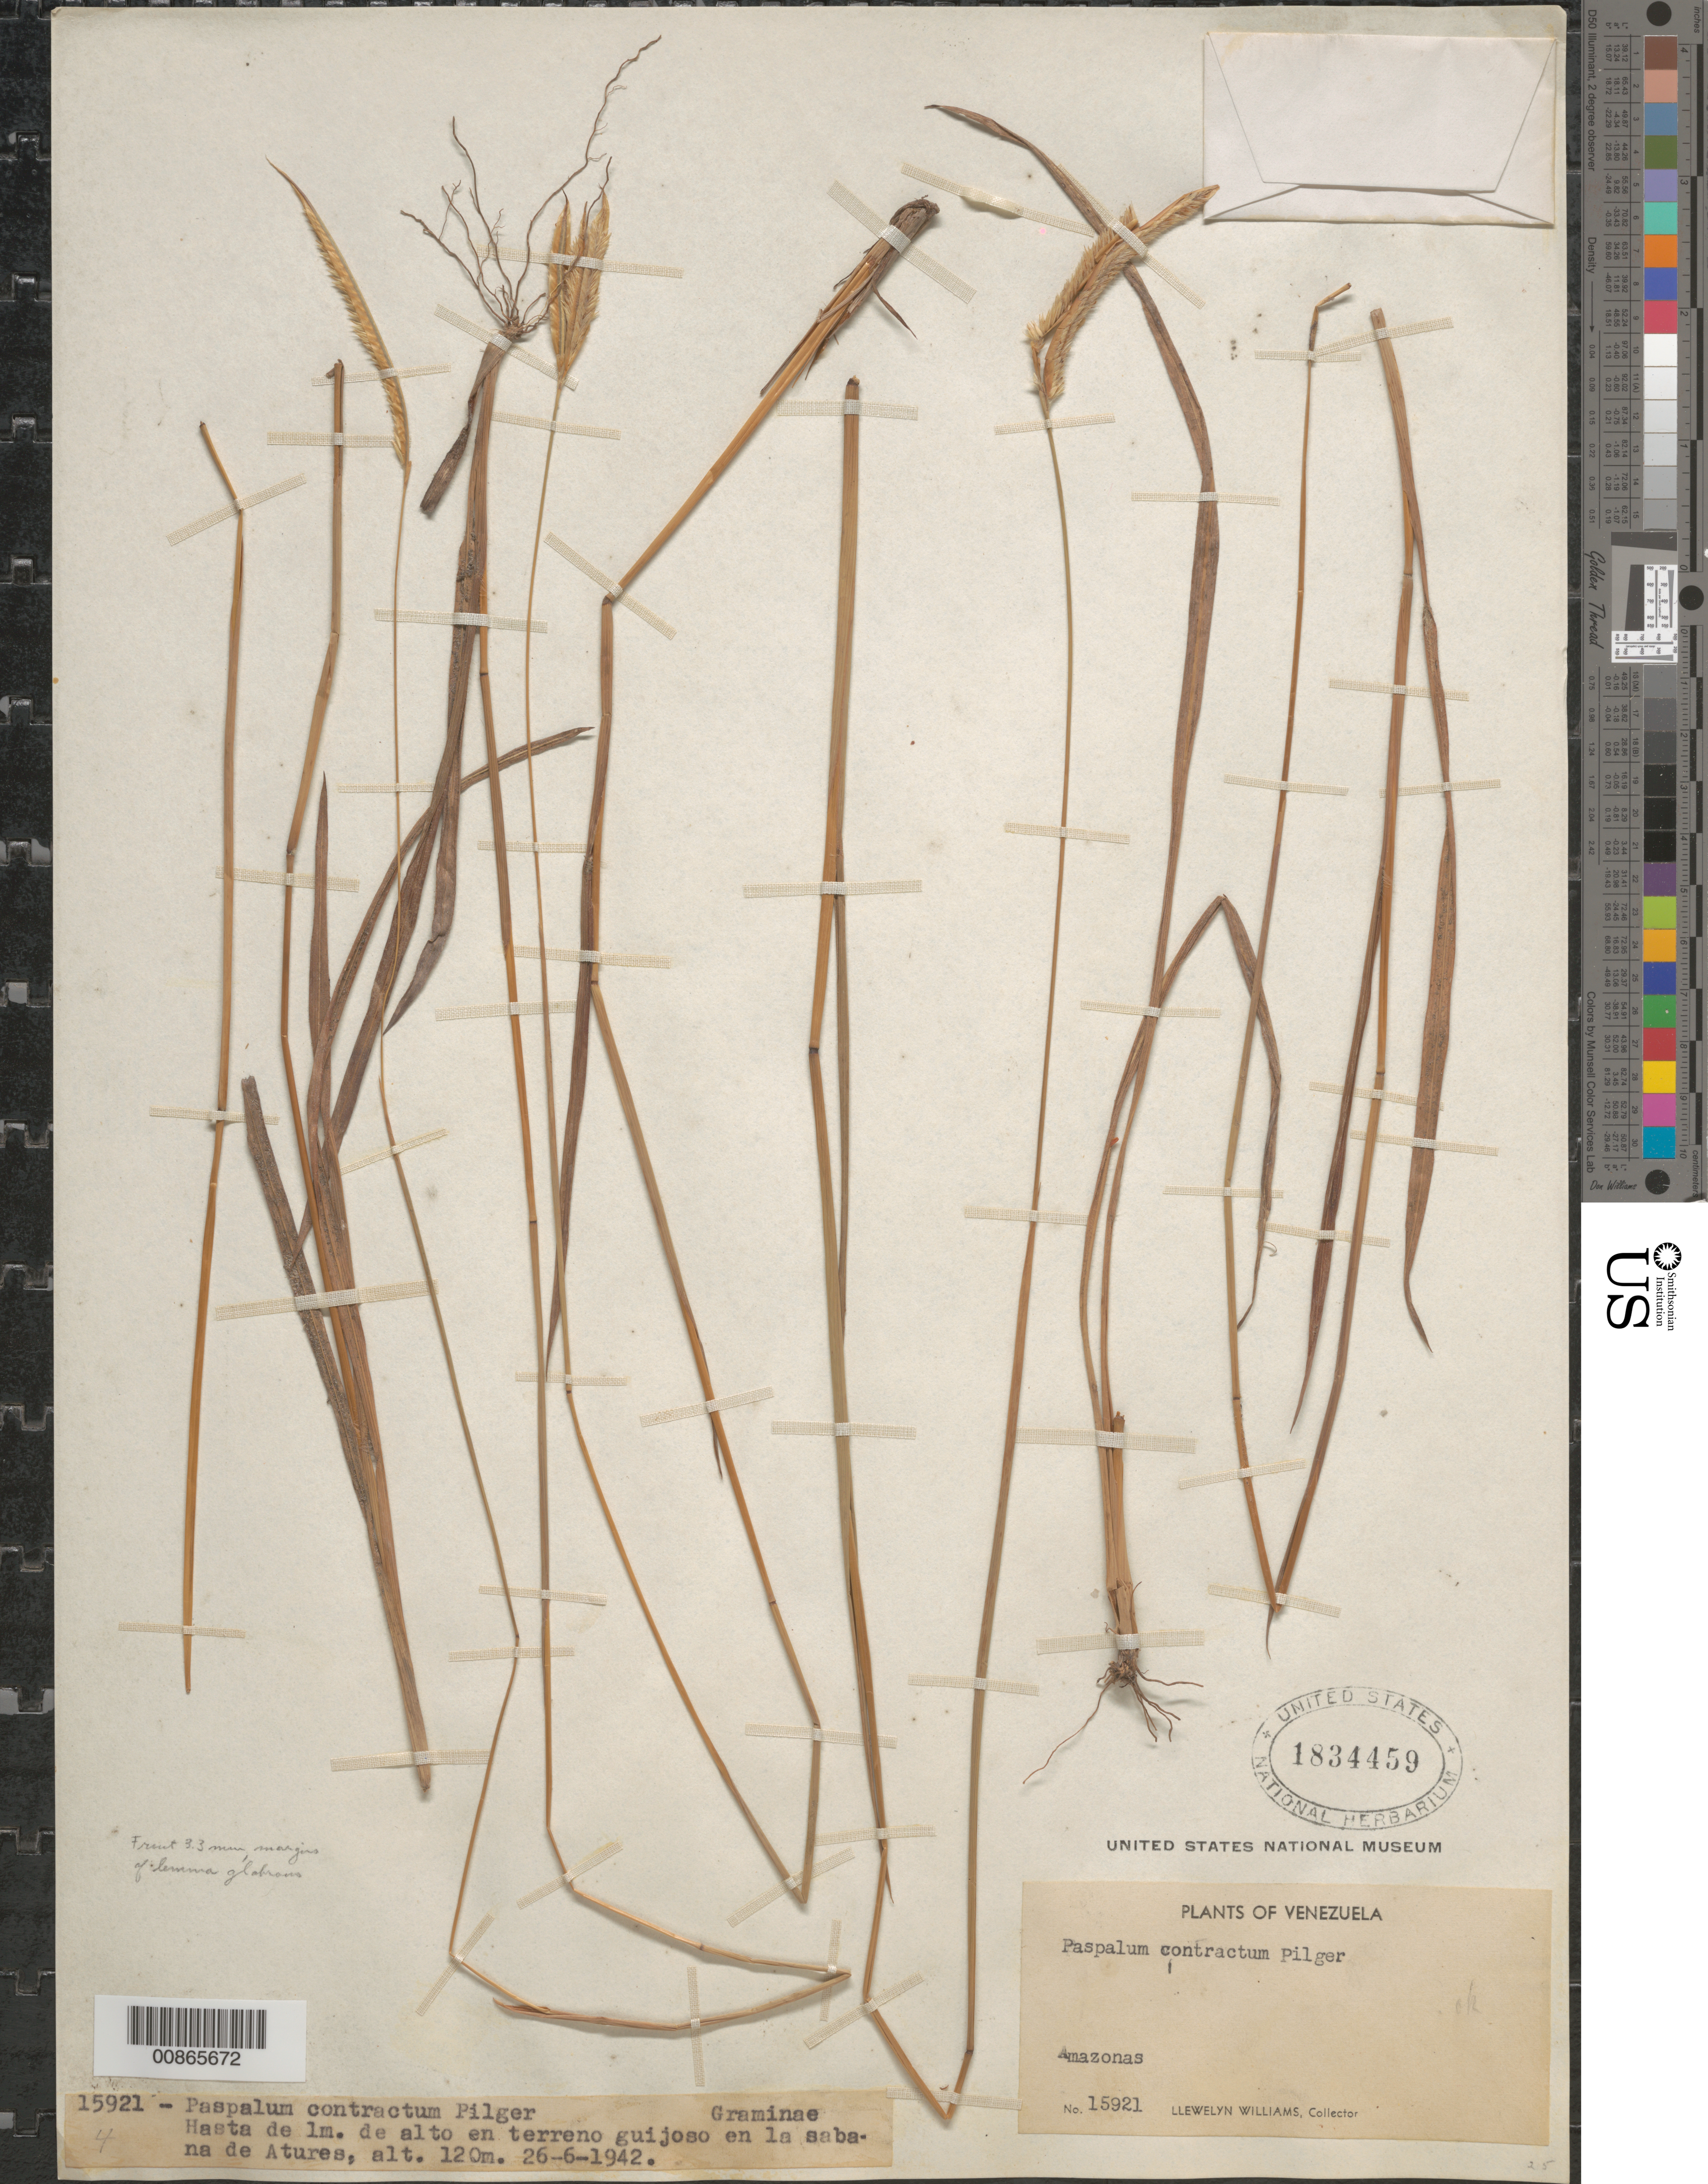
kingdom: Plantae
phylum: Tracheophyta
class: Liliopsida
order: Poales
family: Poaceae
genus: Paspalum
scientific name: Paspalum lanciflorum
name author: Trin.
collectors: Ll. Williams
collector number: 15921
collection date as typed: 26-Jun-42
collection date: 1942-06-26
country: Venezuela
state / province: Amazonas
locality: Atures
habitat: Terreno guijoso en la sabana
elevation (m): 120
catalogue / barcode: US 1834459